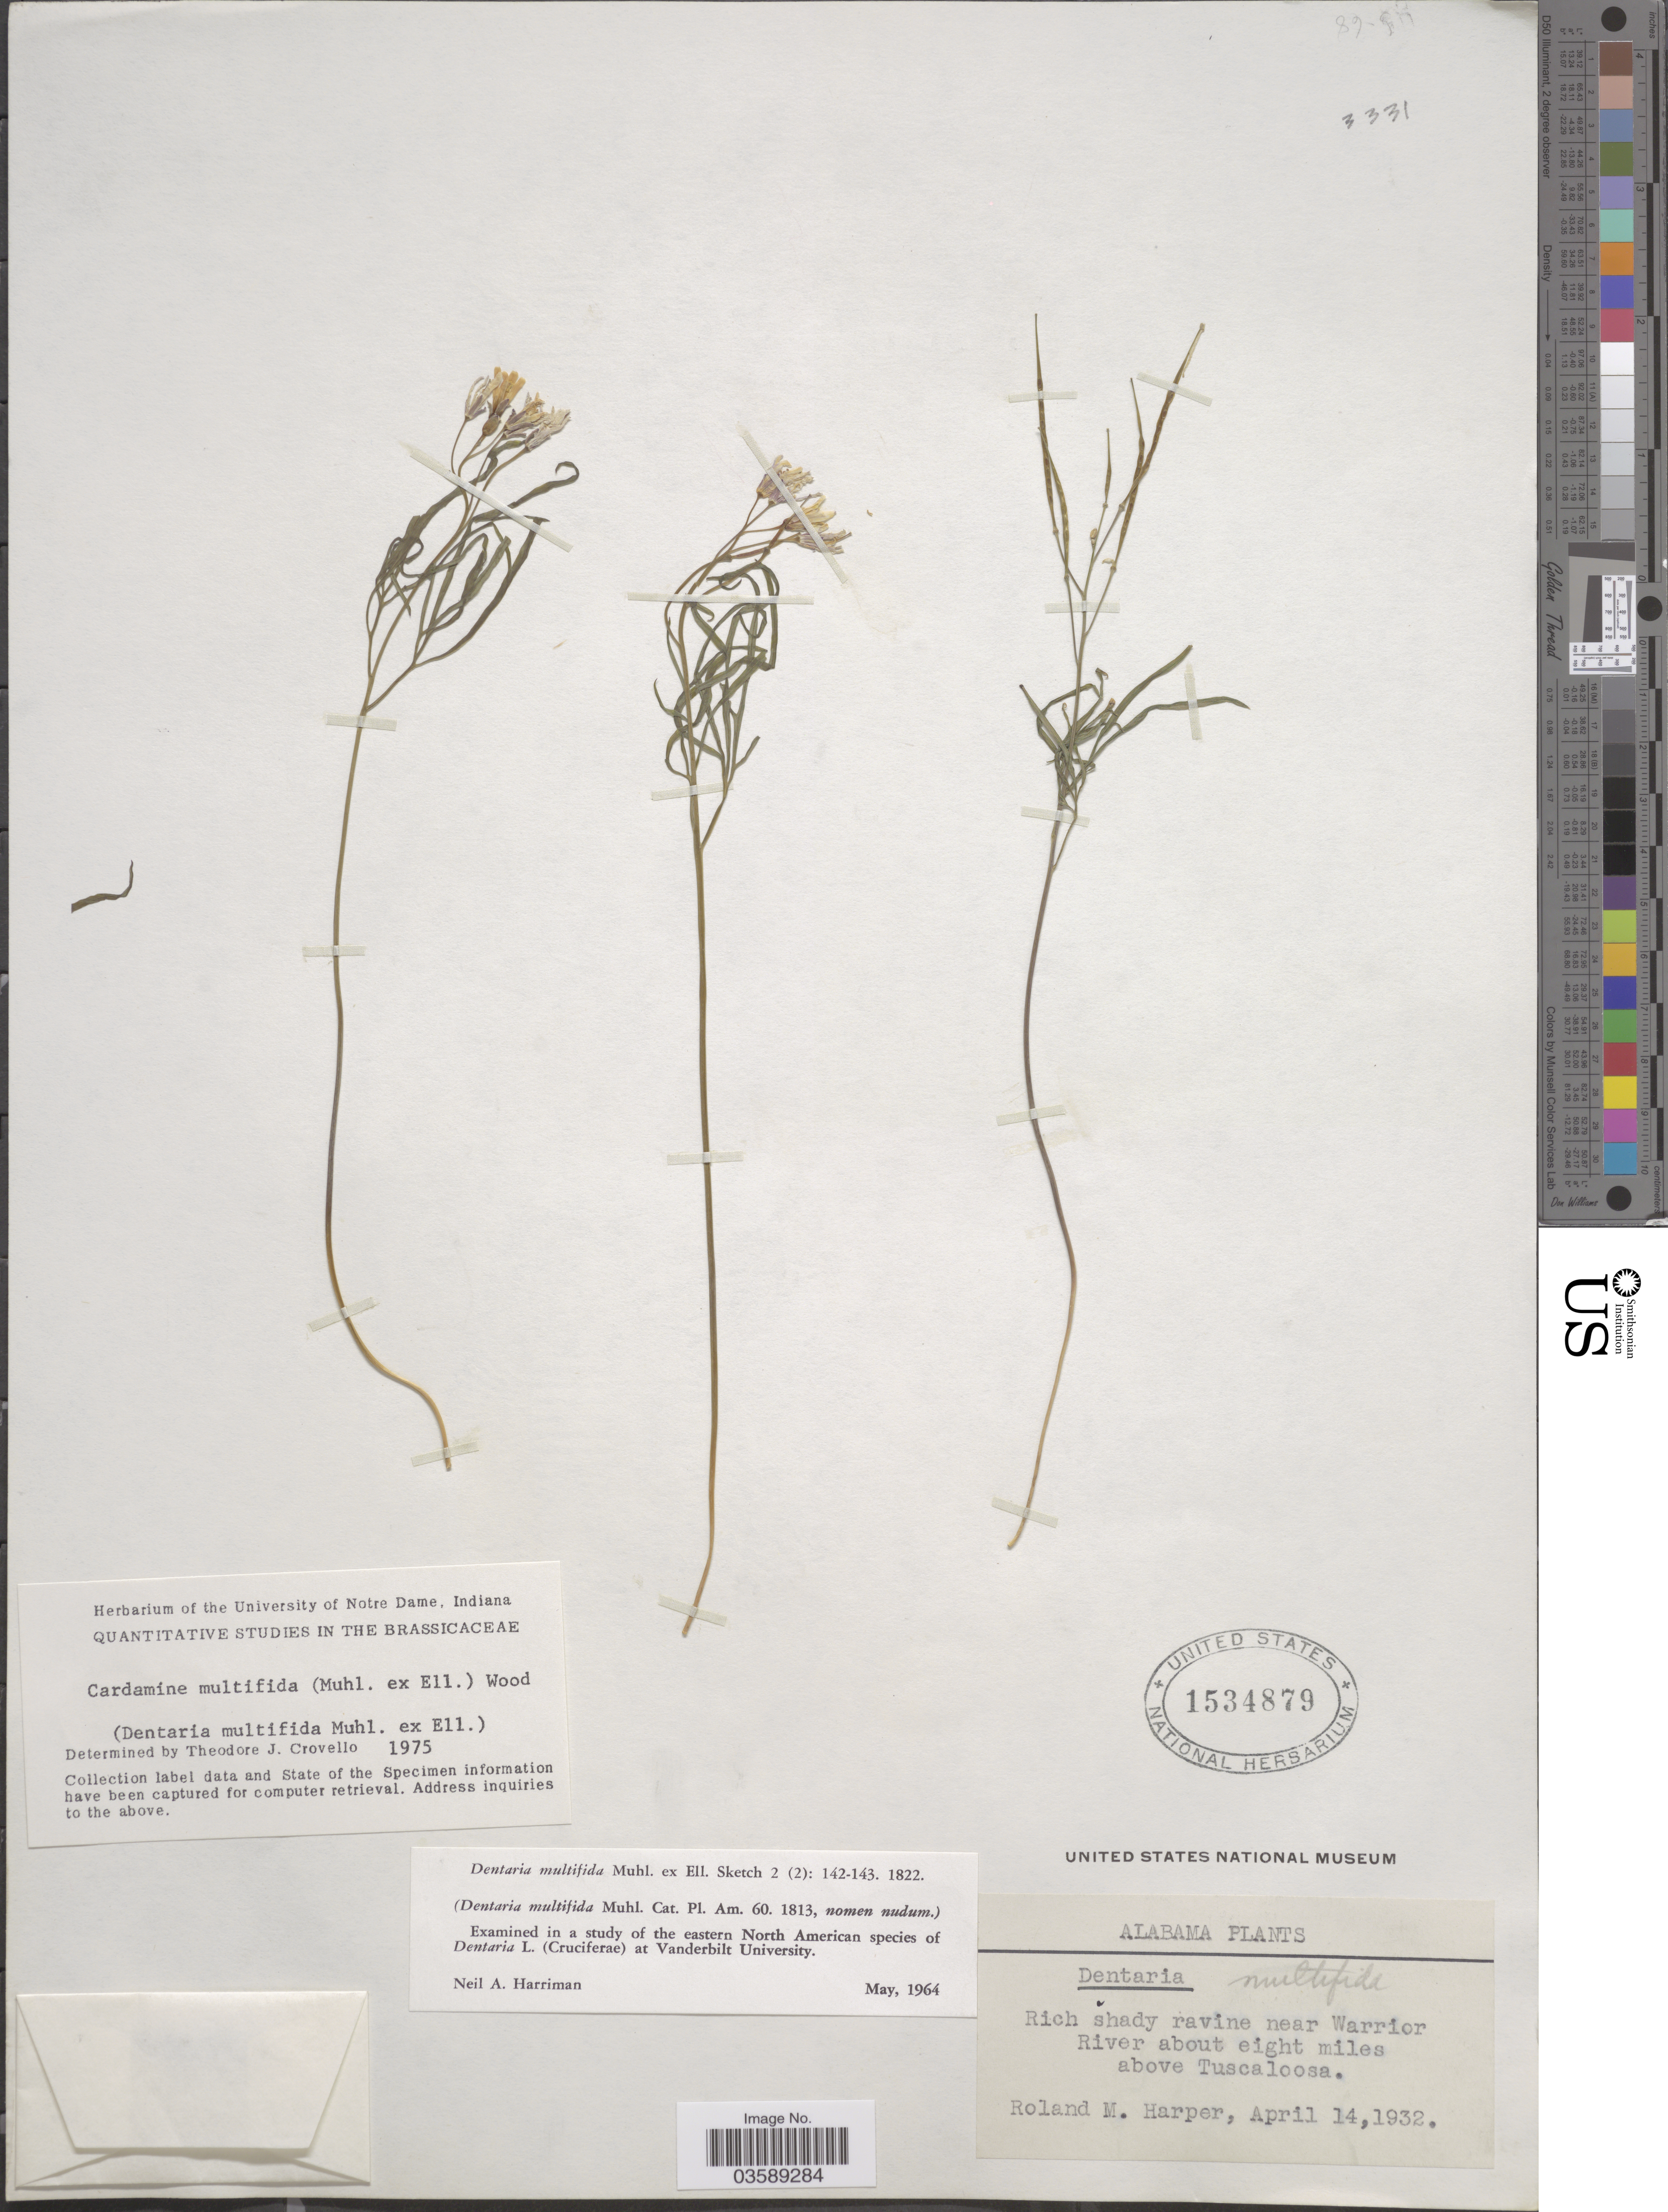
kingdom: Plantae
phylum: Tracheophyta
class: Magnoliopsida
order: Brassicales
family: Brassicaceae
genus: Cardamine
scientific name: Cardamine multifolia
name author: Rydb.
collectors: R. M. Harper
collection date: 1932-04-14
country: United States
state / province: Alabama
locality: Rich shady ravine near Warrior River about eight miles above Tuscaloosa.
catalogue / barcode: US 1534879